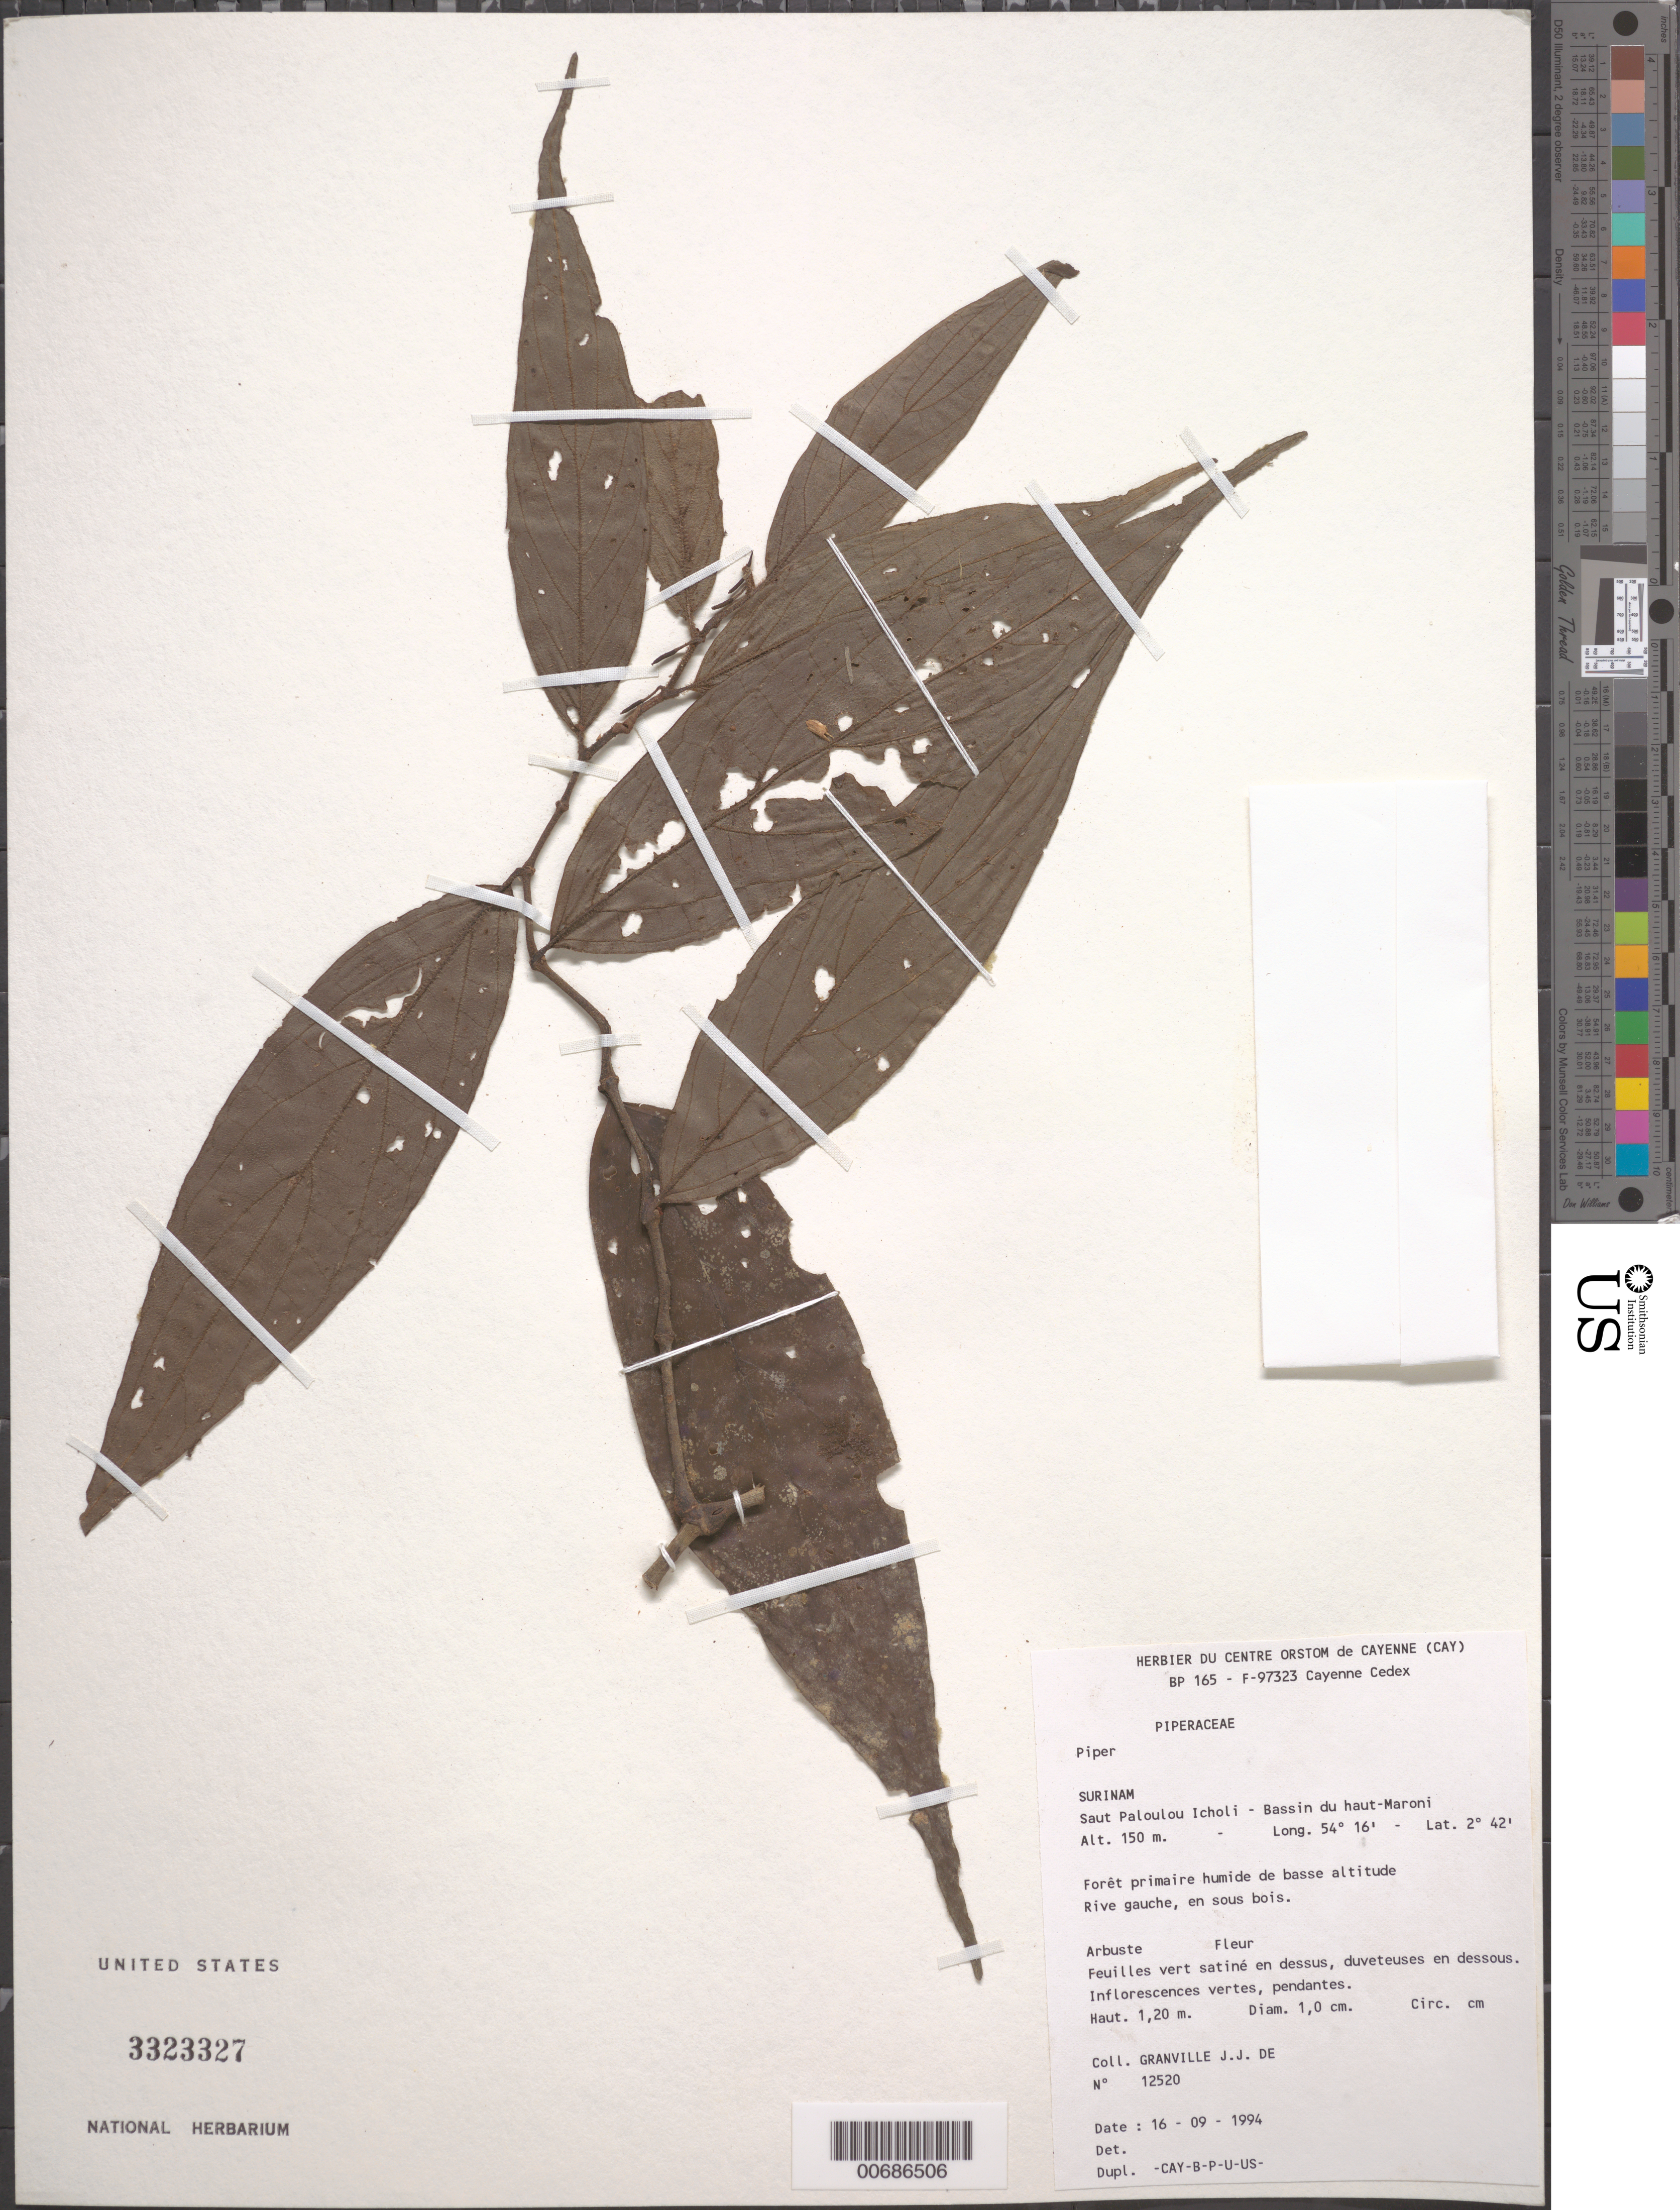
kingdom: Plantae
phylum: Tracheophyta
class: Magnoliopsida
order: Piperales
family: Piperaceae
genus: Piper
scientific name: Piper sp.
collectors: J.-J. de Granville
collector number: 12520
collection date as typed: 16-Sep-94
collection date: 1994-09-16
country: Suriname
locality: Saut Paloulou Icholi, Bassin du haut-Maroni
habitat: Forêt primaire humide de basse altitude. Rive gauche, en sous bois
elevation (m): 150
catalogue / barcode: US 3323327